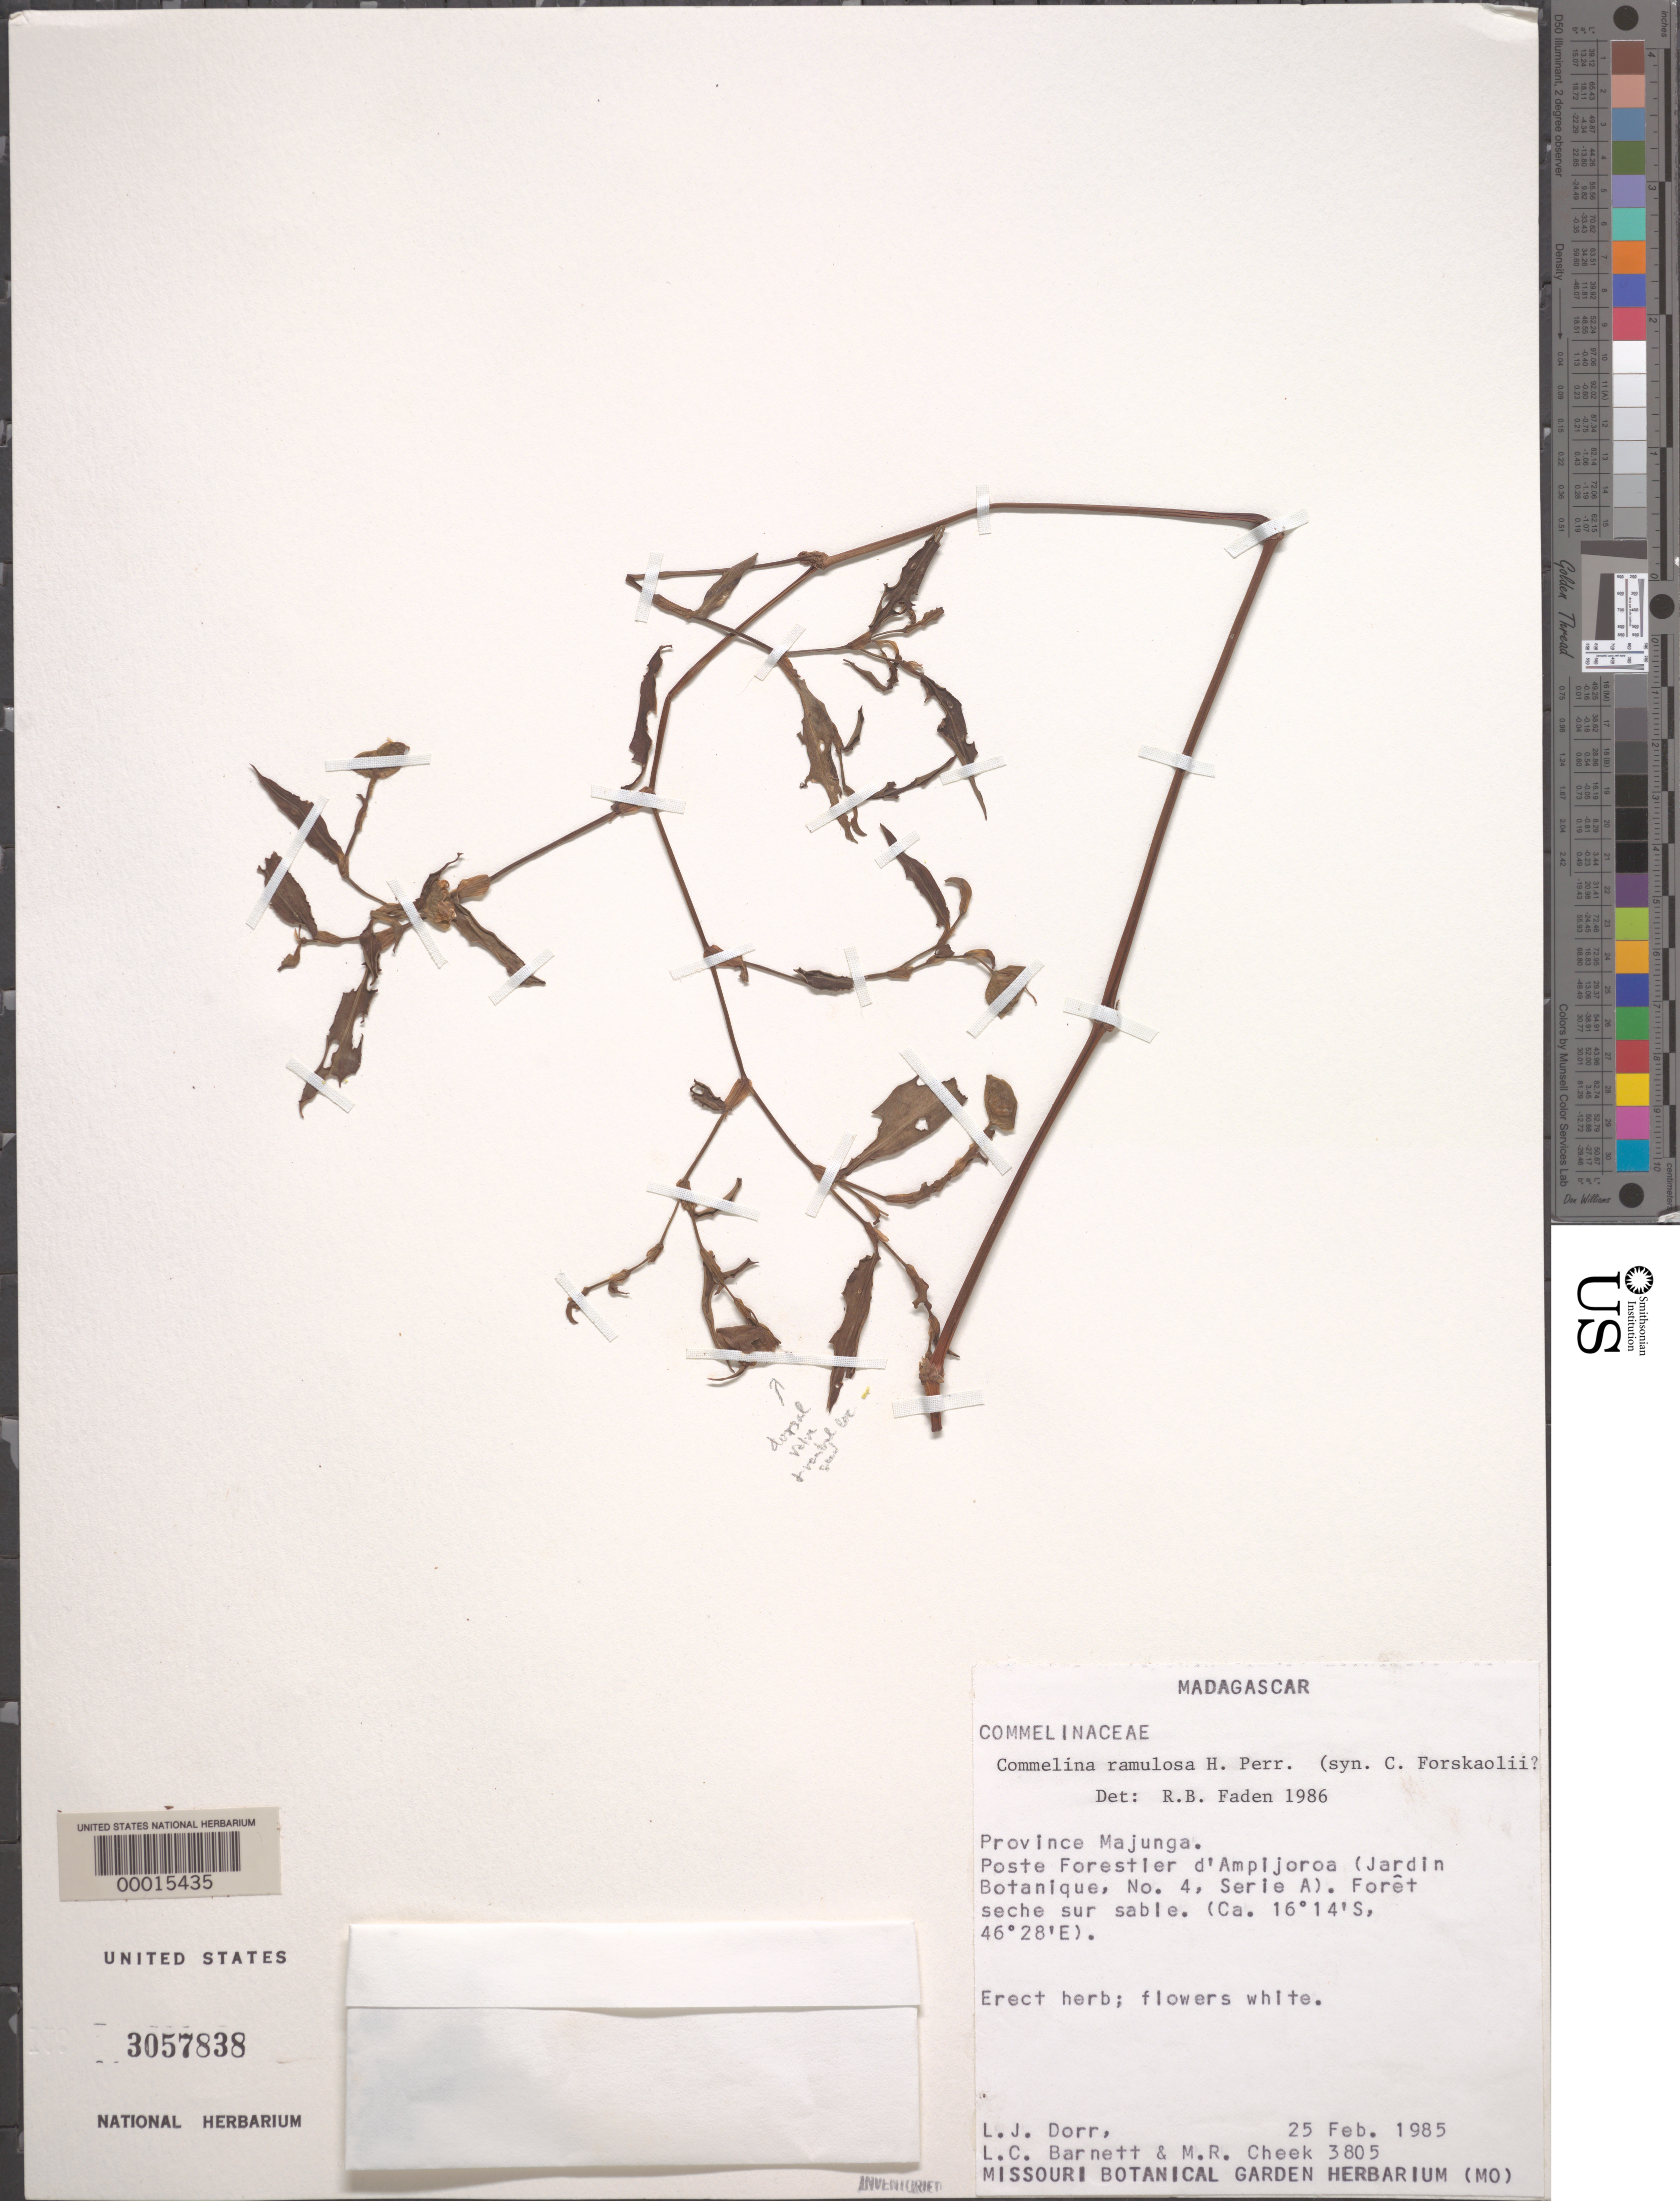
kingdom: Plantae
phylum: Tracheophyta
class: Liliopsida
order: Commelinales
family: Commelinaceae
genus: Commelina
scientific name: Commelina ramulosa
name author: (C.B. Clarke) H. Perrier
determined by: Faden, Robert B., (US), Smithsonian Institution - National Museum of Natural History (UNITED STATES)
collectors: L. J. Dorr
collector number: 3805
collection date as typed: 25 Feb 1985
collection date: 1985-02-25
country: Madagascar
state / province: Boeny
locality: Poste forestier d'ampijoroa (jardin botanique)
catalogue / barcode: US 3057838